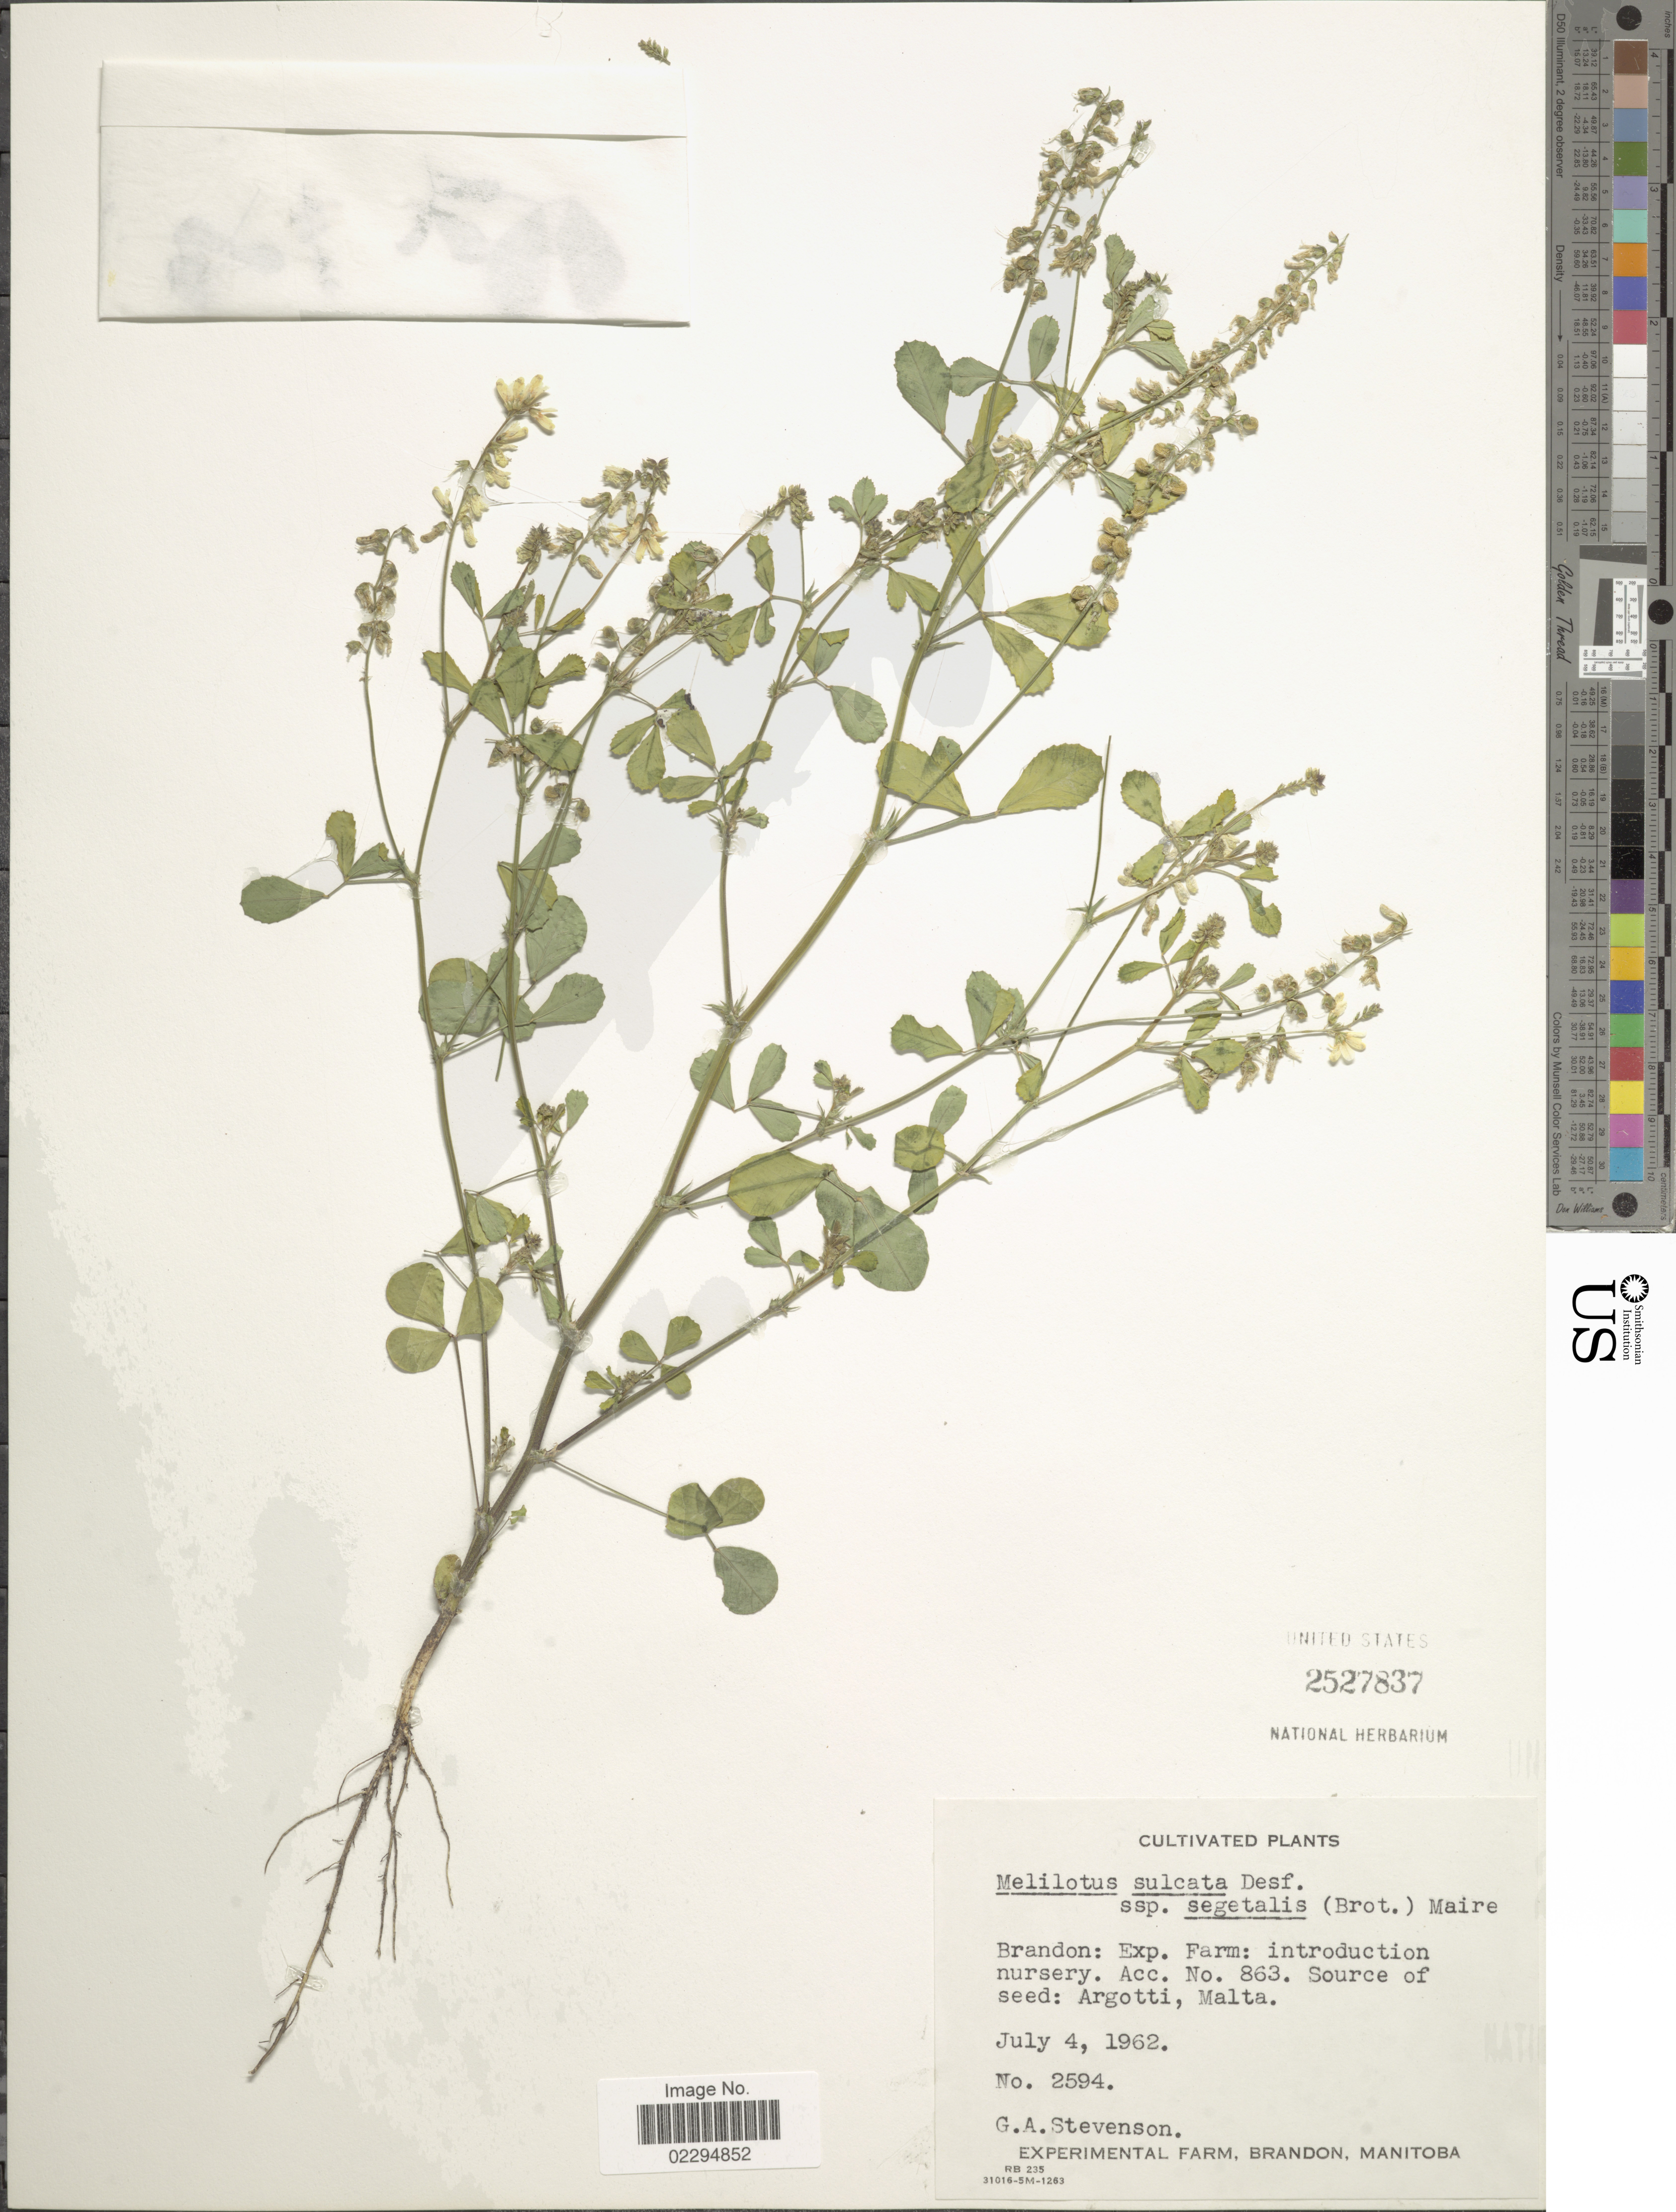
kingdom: Plantae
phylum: Tracheophyta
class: Magnoliopsida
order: Fabales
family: Fabaceae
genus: Melilotus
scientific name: Melilotus segetalis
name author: Ser.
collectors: G. Stevenson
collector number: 2594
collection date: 1962-07-04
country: Canada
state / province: Manitoba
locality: Brandon: Exp. Farm: introduction nursery.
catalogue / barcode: US 2527837